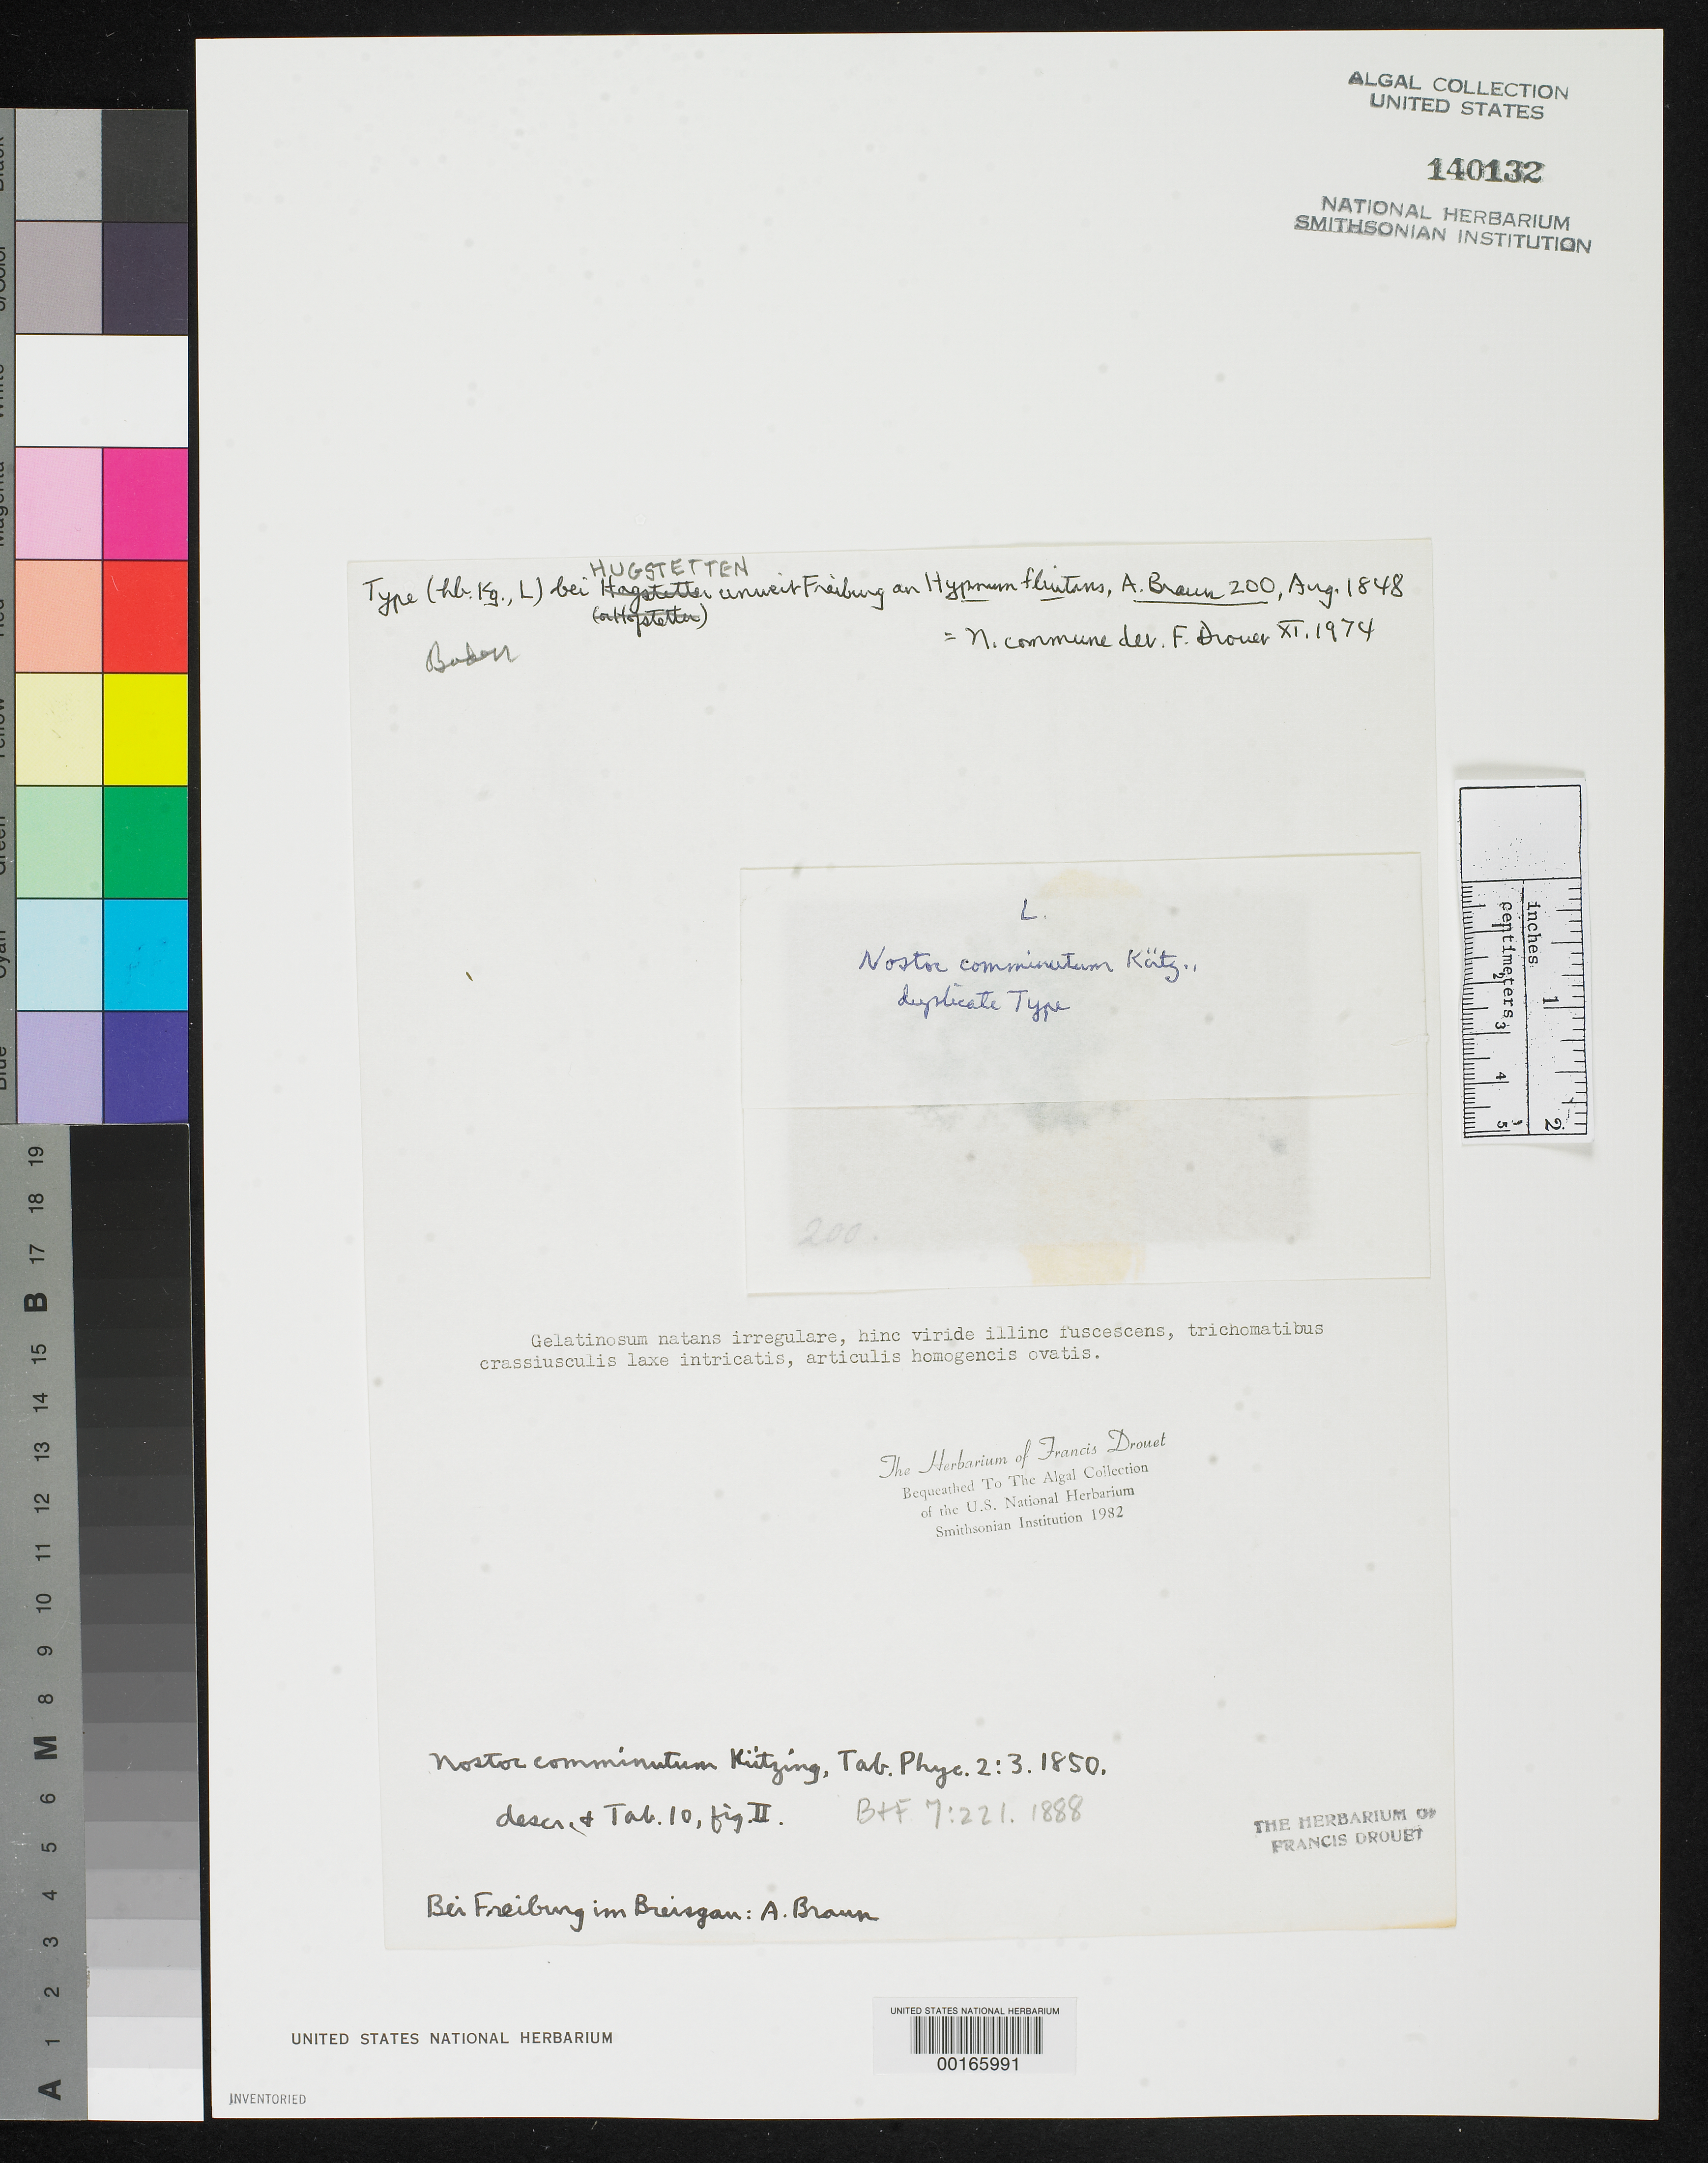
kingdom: Bacteria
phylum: Cyanobacteria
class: Cyanobacteriia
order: Cyanobacteriales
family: Nostocaceae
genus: Nostoc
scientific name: Nostoc comminutum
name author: Kütz.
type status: Isotype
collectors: A. Braun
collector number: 200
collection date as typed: Aug 1848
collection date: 1848-08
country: Germany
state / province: Baden-Wurttemberg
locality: Freiburg im Breisgau.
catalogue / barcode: US 140132